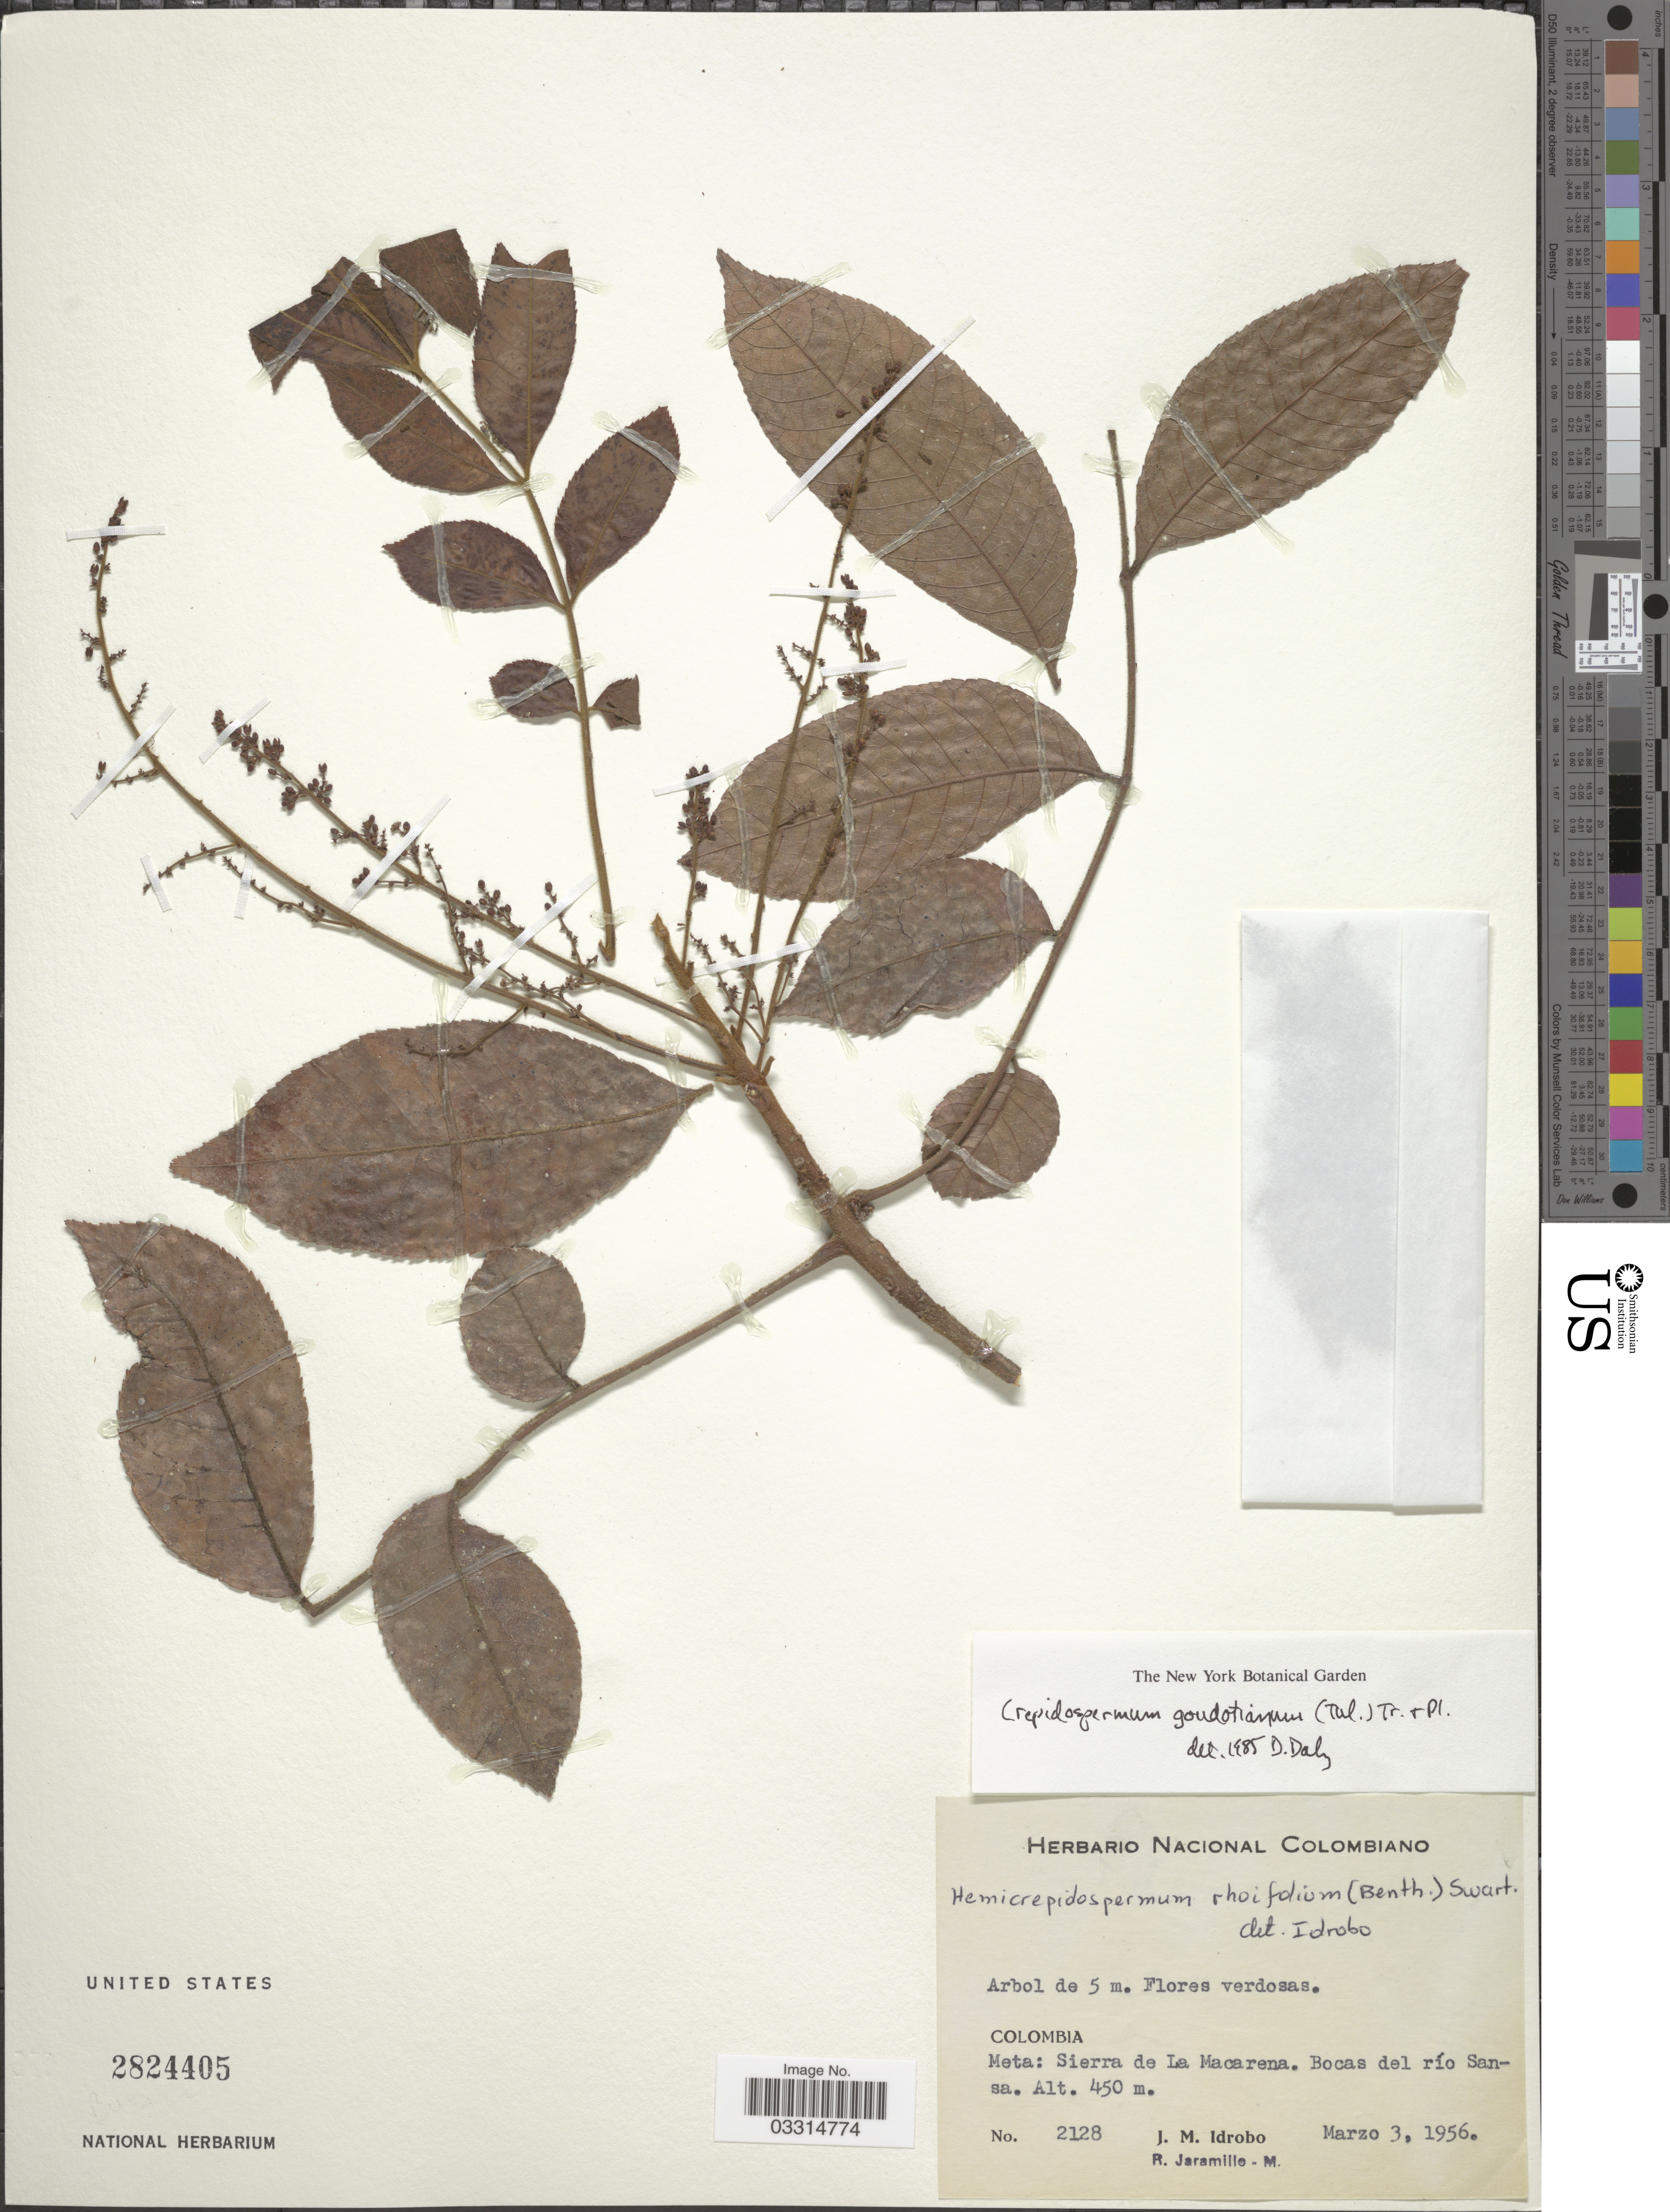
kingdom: Plantae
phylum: Tracheophyta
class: Magnoliopsida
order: Sapindales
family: Burseraceae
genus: Protium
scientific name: Protium goudotianum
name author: (Tul.) Byng & Christenh.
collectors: J. M. Idrobo & R. Jaramillo M.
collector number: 2128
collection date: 1956-03-03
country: Colombia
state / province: Meta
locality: Sierra de La Macarena. Bocas del río Sansa.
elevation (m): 450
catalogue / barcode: US 2824405